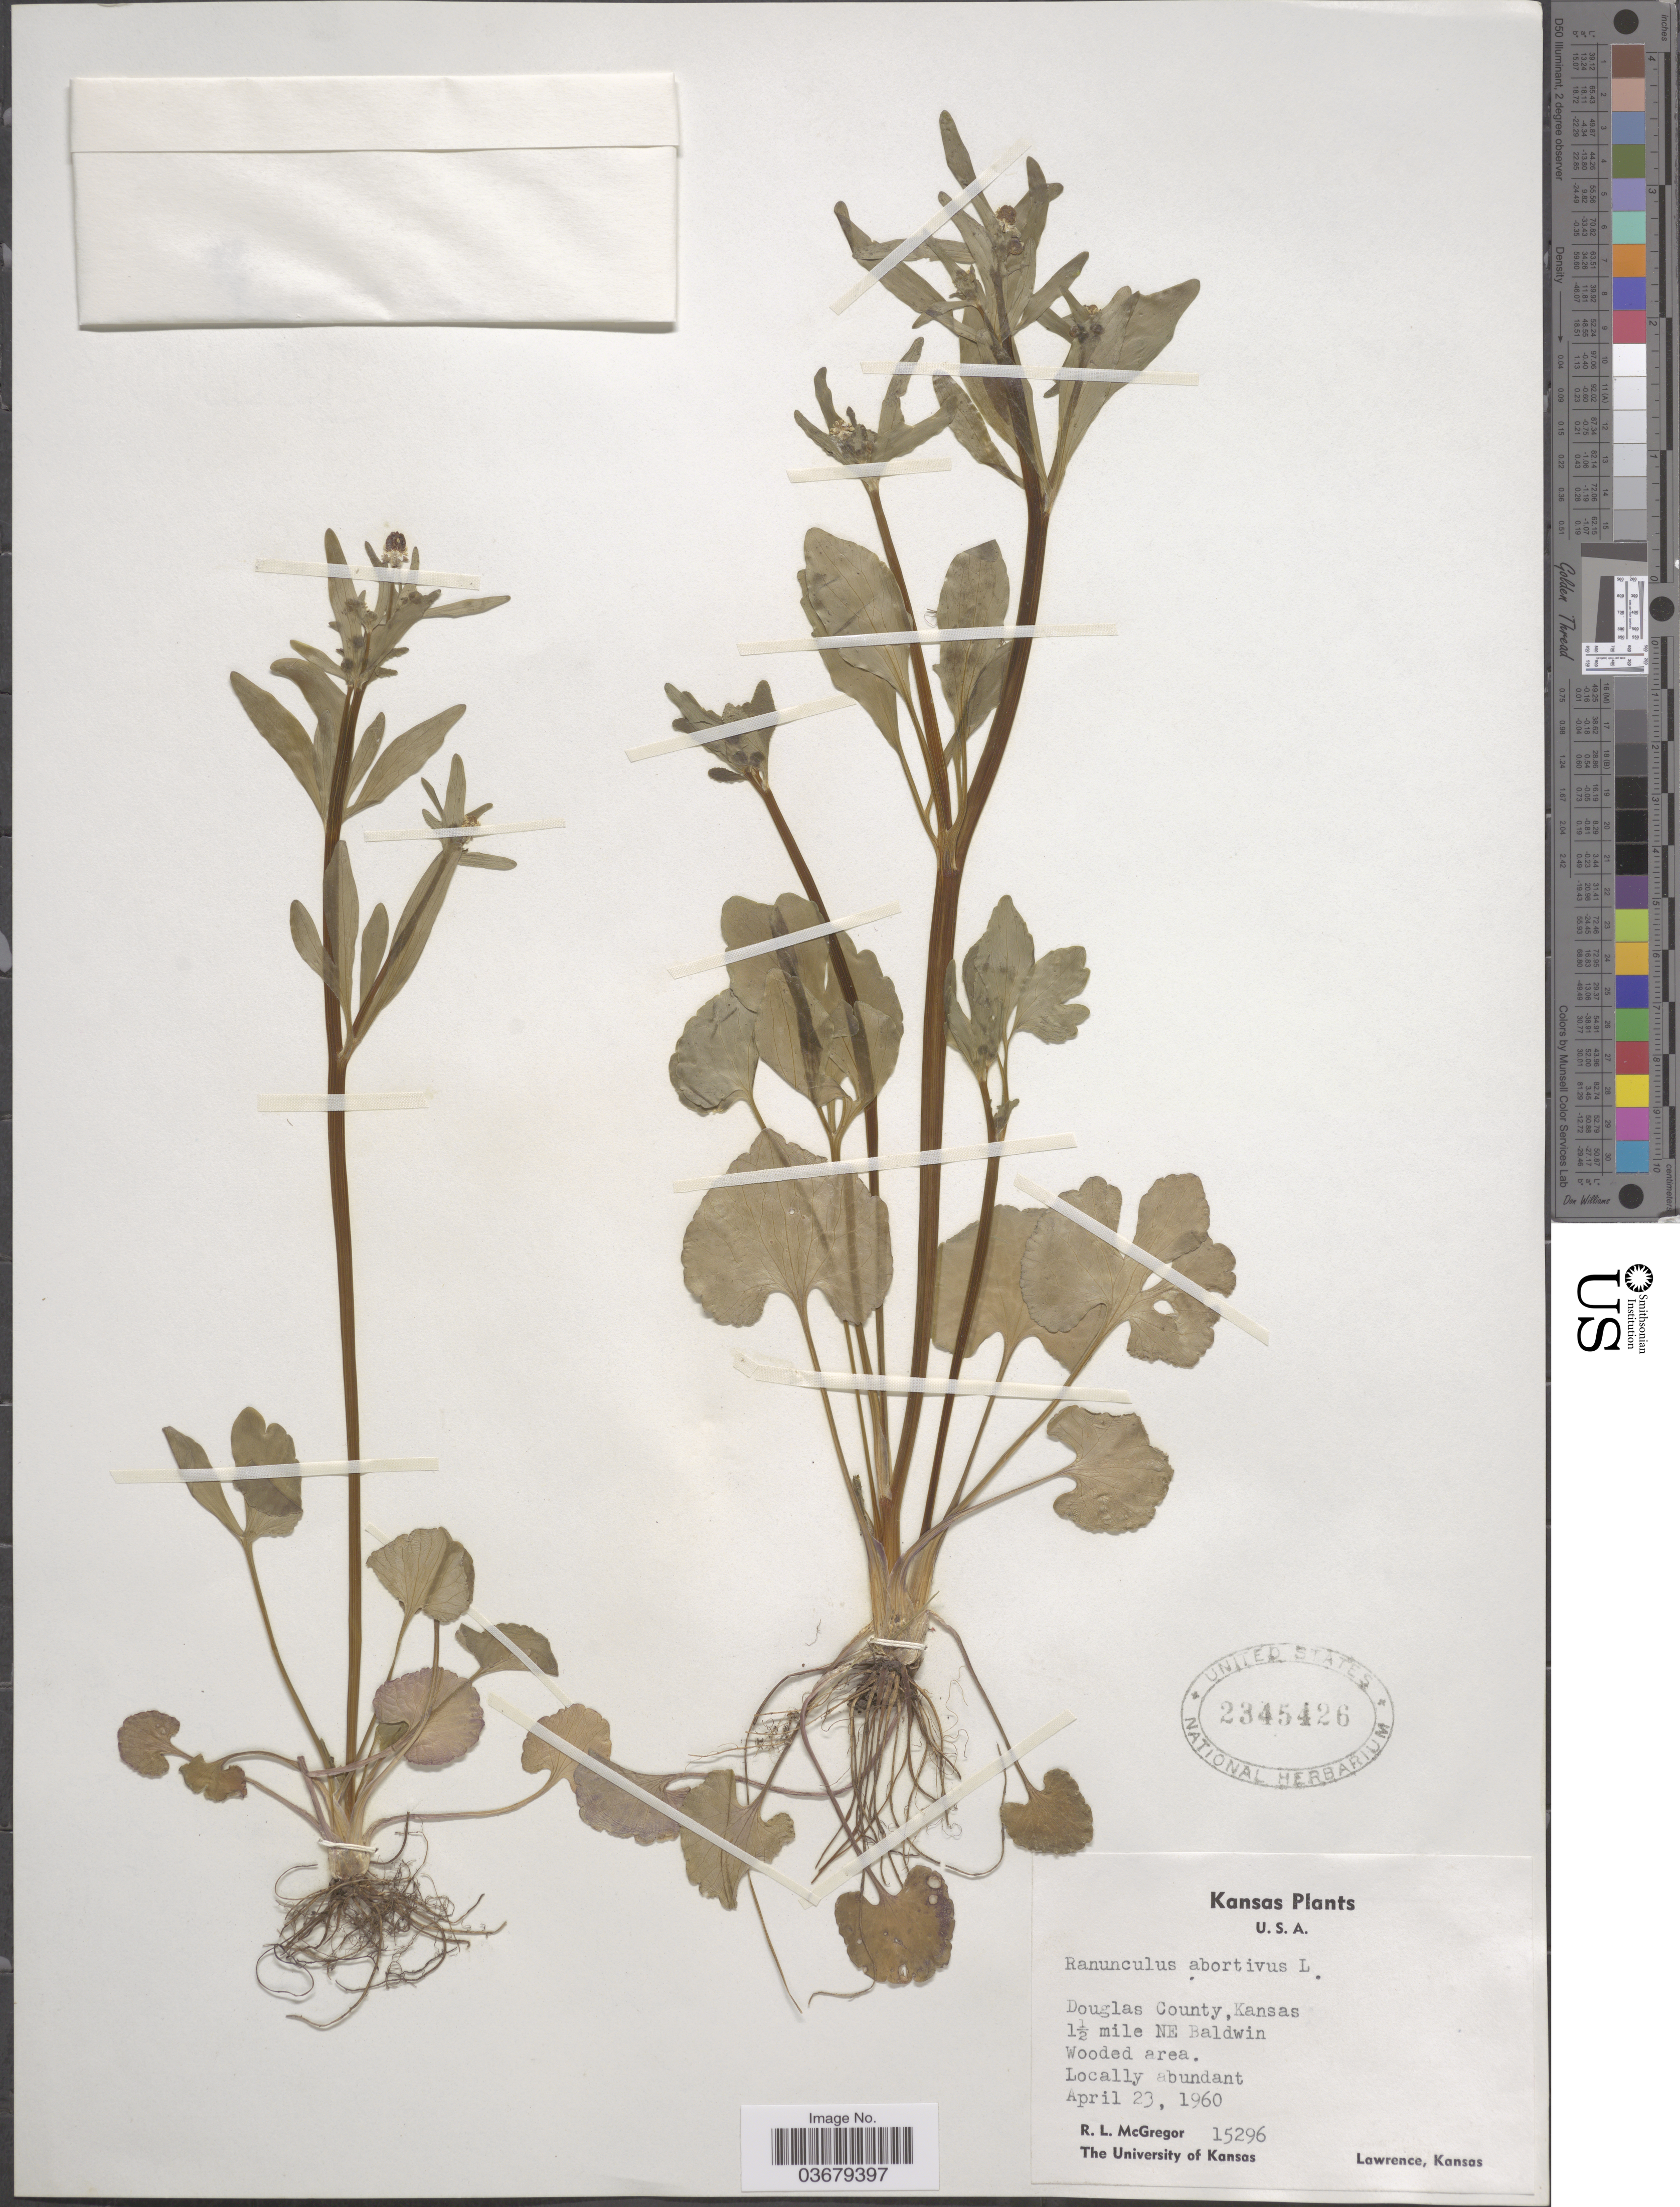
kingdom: Plantae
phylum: Tracheophyta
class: Magnoliopsida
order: Ranunculales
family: Ranunculaceae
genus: Ranunculus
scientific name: Ranunculus abortivus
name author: L.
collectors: R. McGregor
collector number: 15296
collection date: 1960-04-23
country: United States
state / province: Kansas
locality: Douglas County. 1½ mile NE Baldwin.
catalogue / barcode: US 2345426